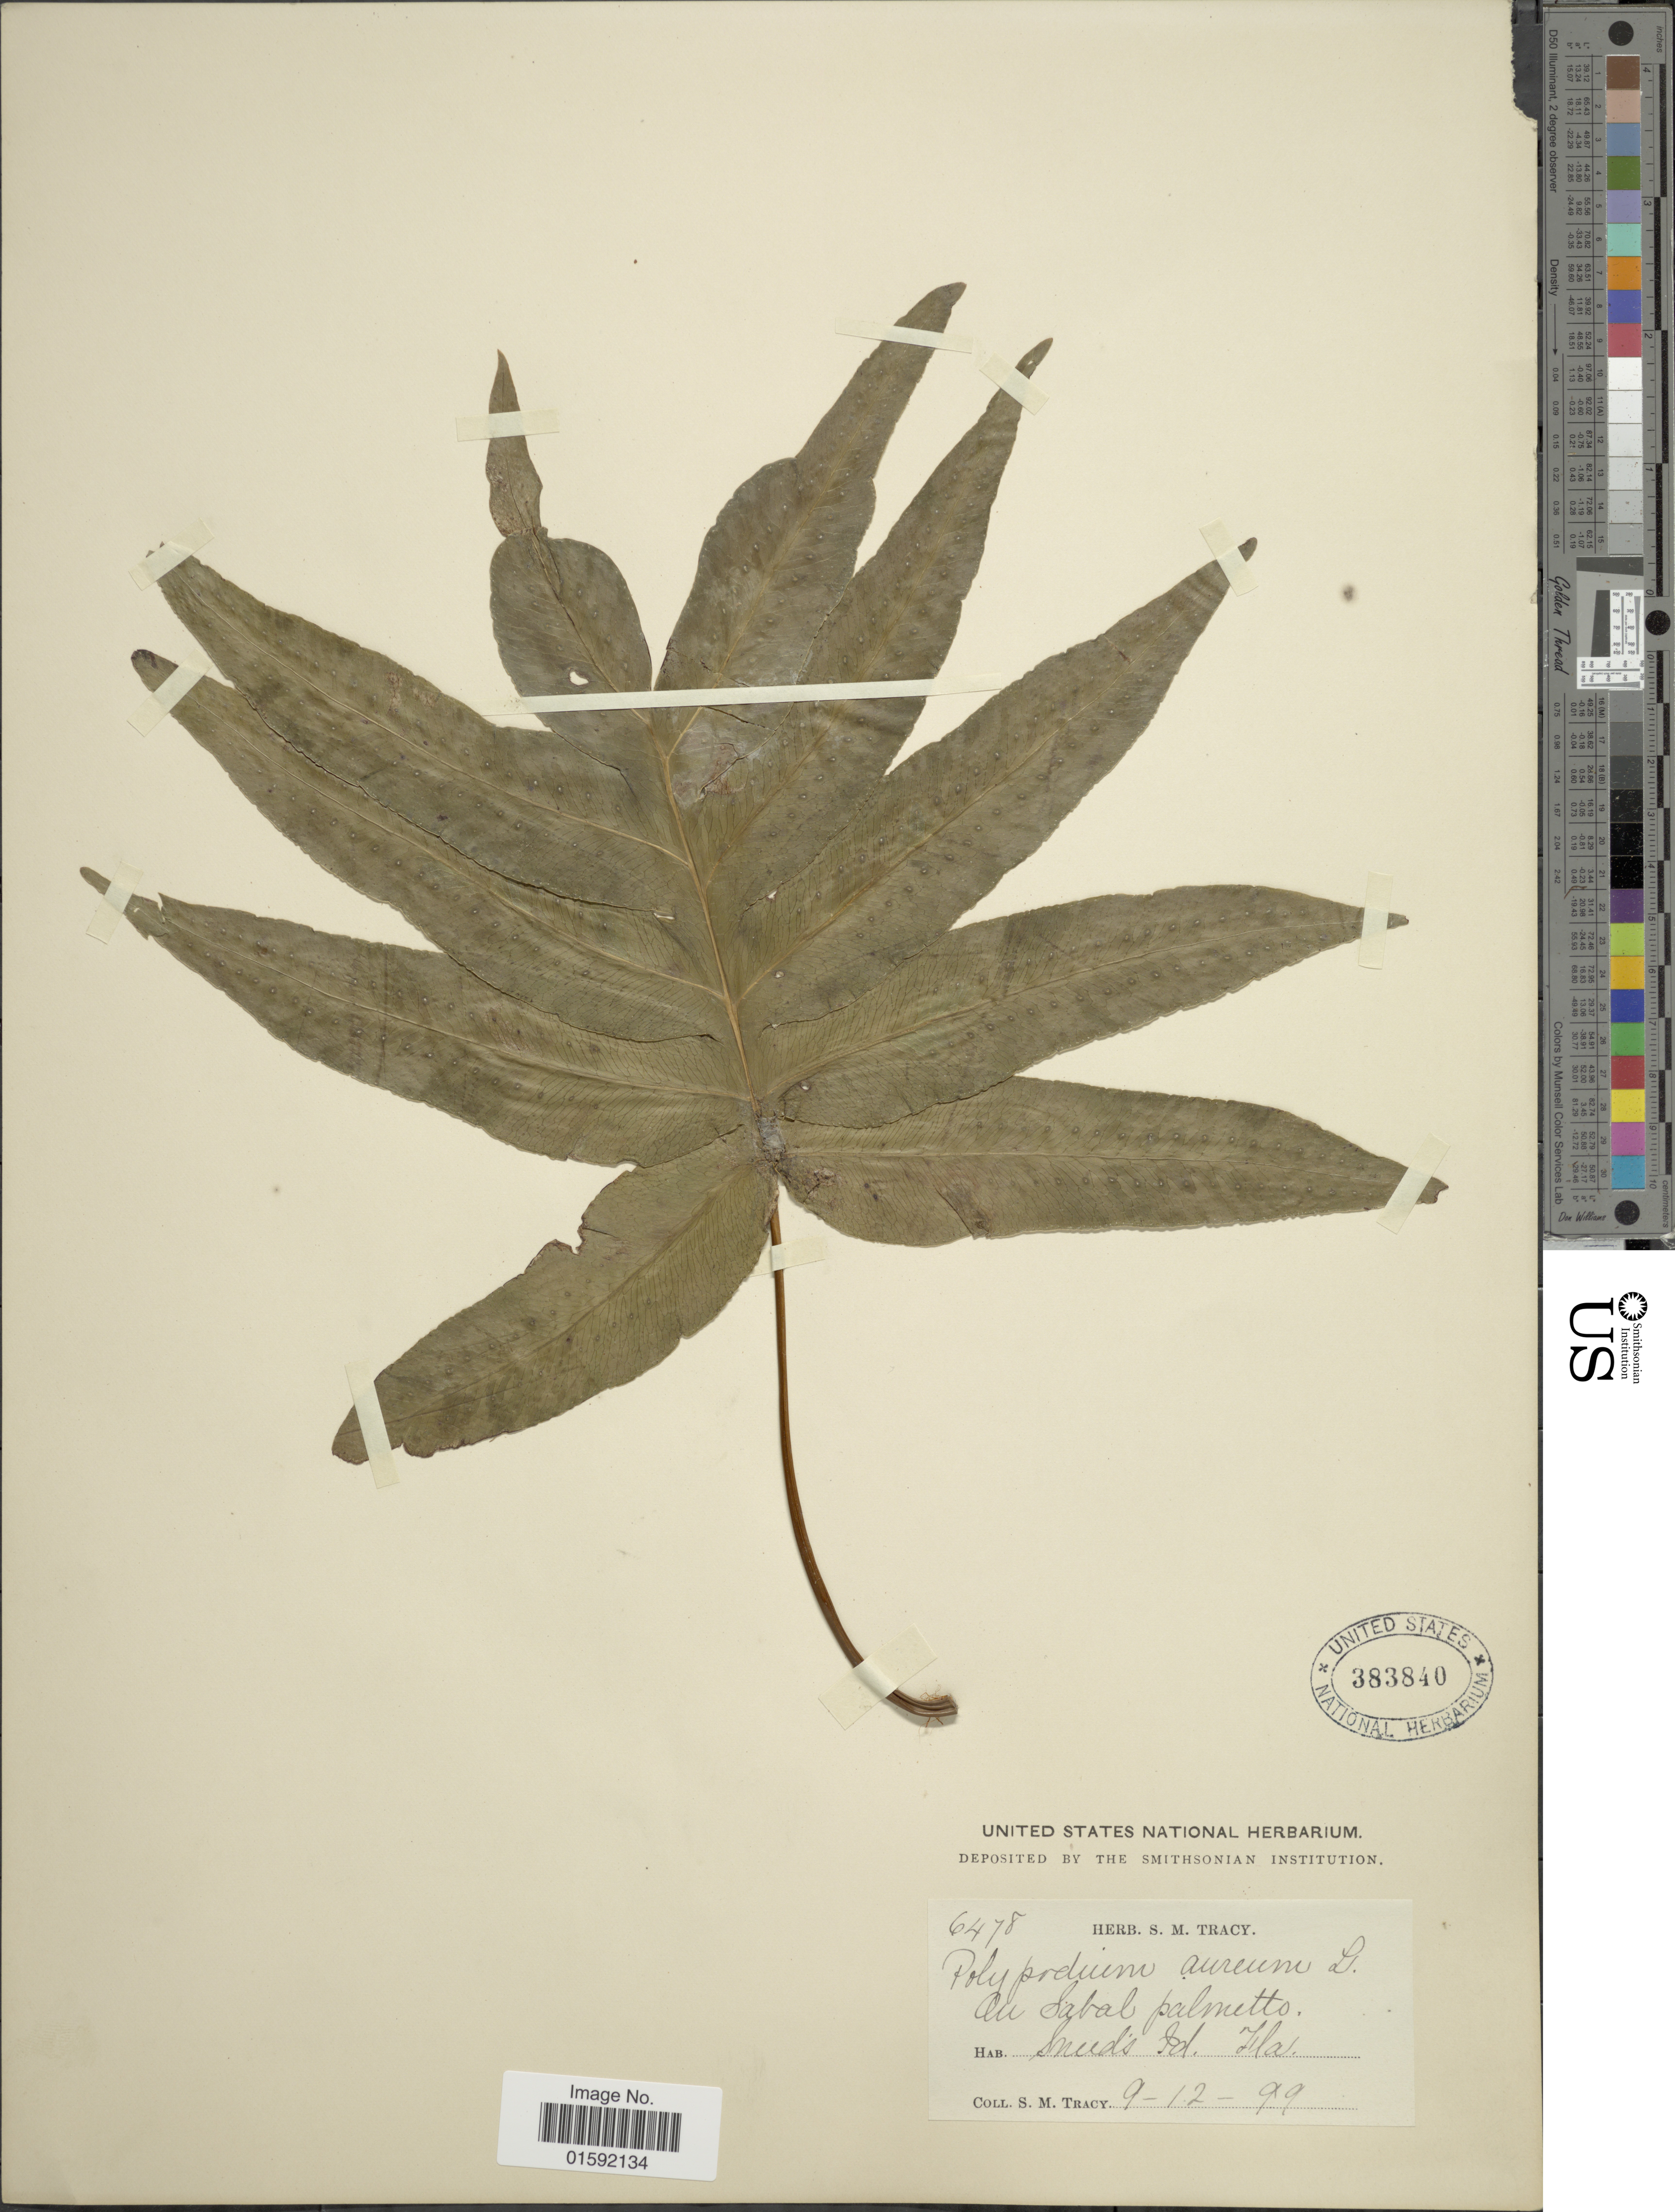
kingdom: Plantae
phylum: Tracheophyta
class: Polypodiopsida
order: Polypodiales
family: Polypodiaceae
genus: Phlebodium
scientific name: Phlebodium areolatum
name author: (Humb. & Bonap. ex Willd.) J. Sm.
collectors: S. M. Tracy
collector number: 6478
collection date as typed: Transcribed d/m/y: 12/9/99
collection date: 1899-09-12 or 1899-12-09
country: United States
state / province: Florida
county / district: Jackson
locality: Sneads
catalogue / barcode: US 383840